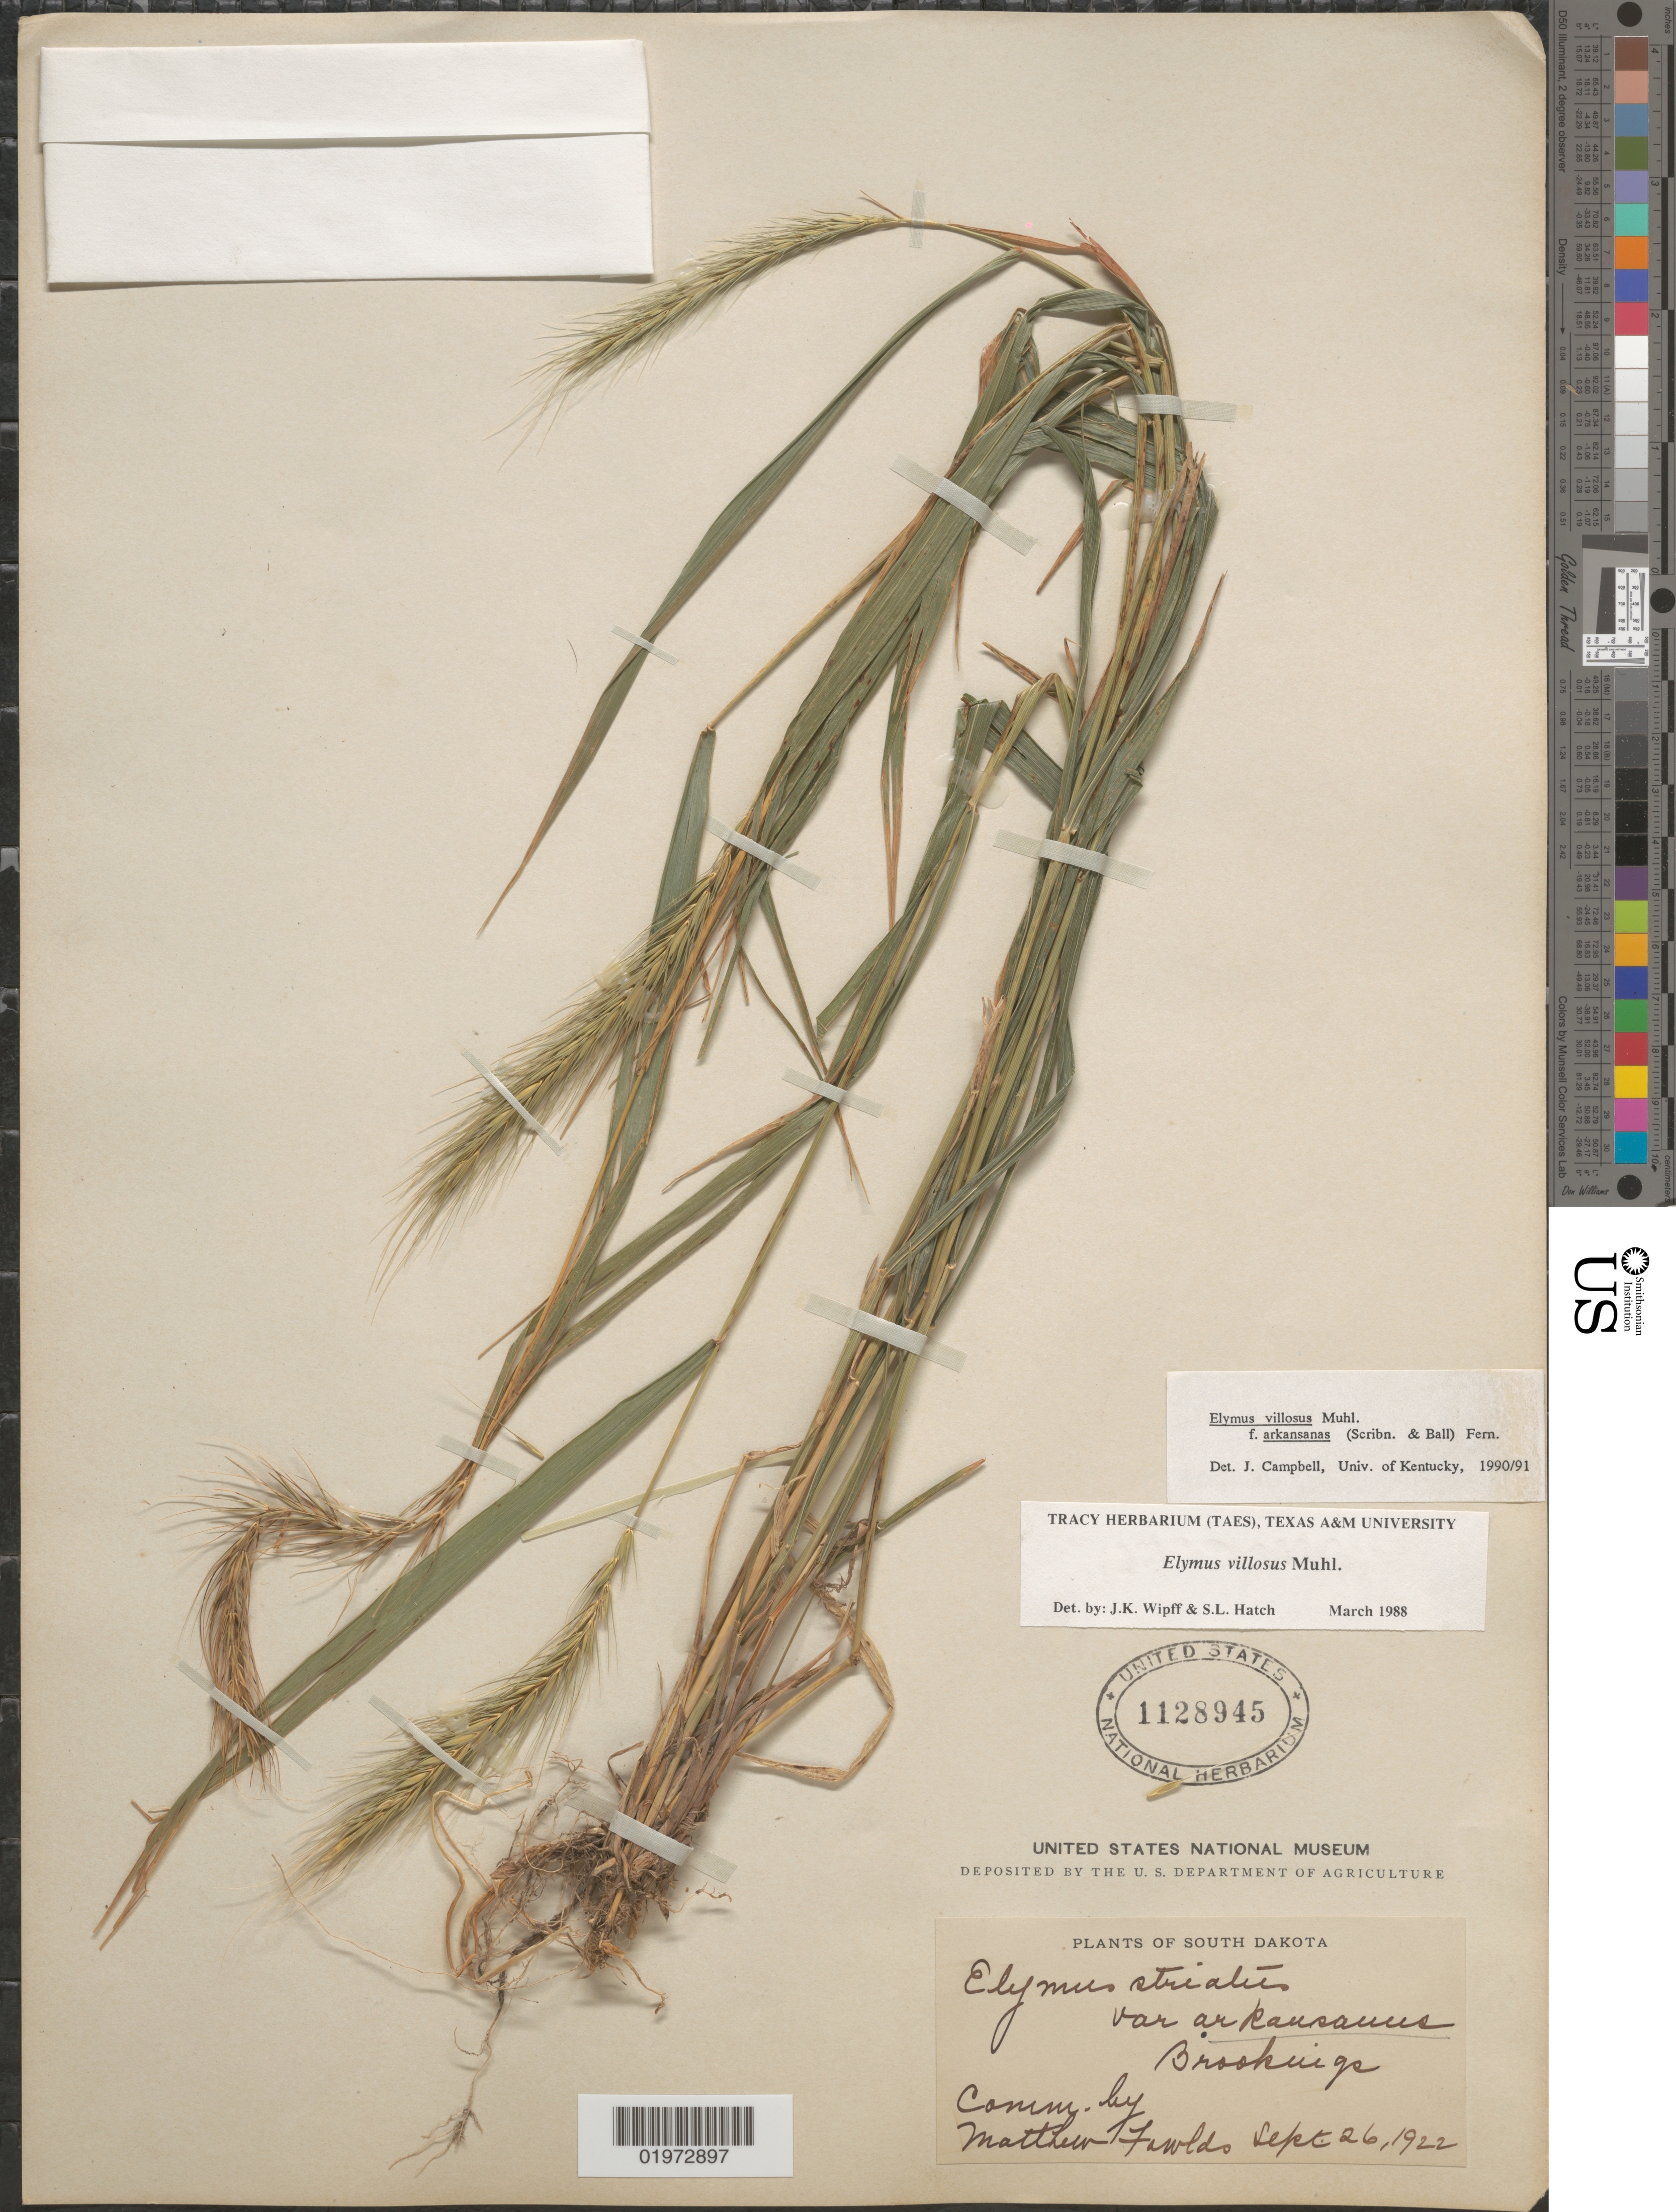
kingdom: Plantae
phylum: Tracheophyta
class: Liliopsida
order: Poales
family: Poaceae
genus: Elymus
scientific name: Elymus villosus var. arkansanus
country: United States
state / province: South Dakota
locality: Brookings.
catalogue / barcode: US 1128945